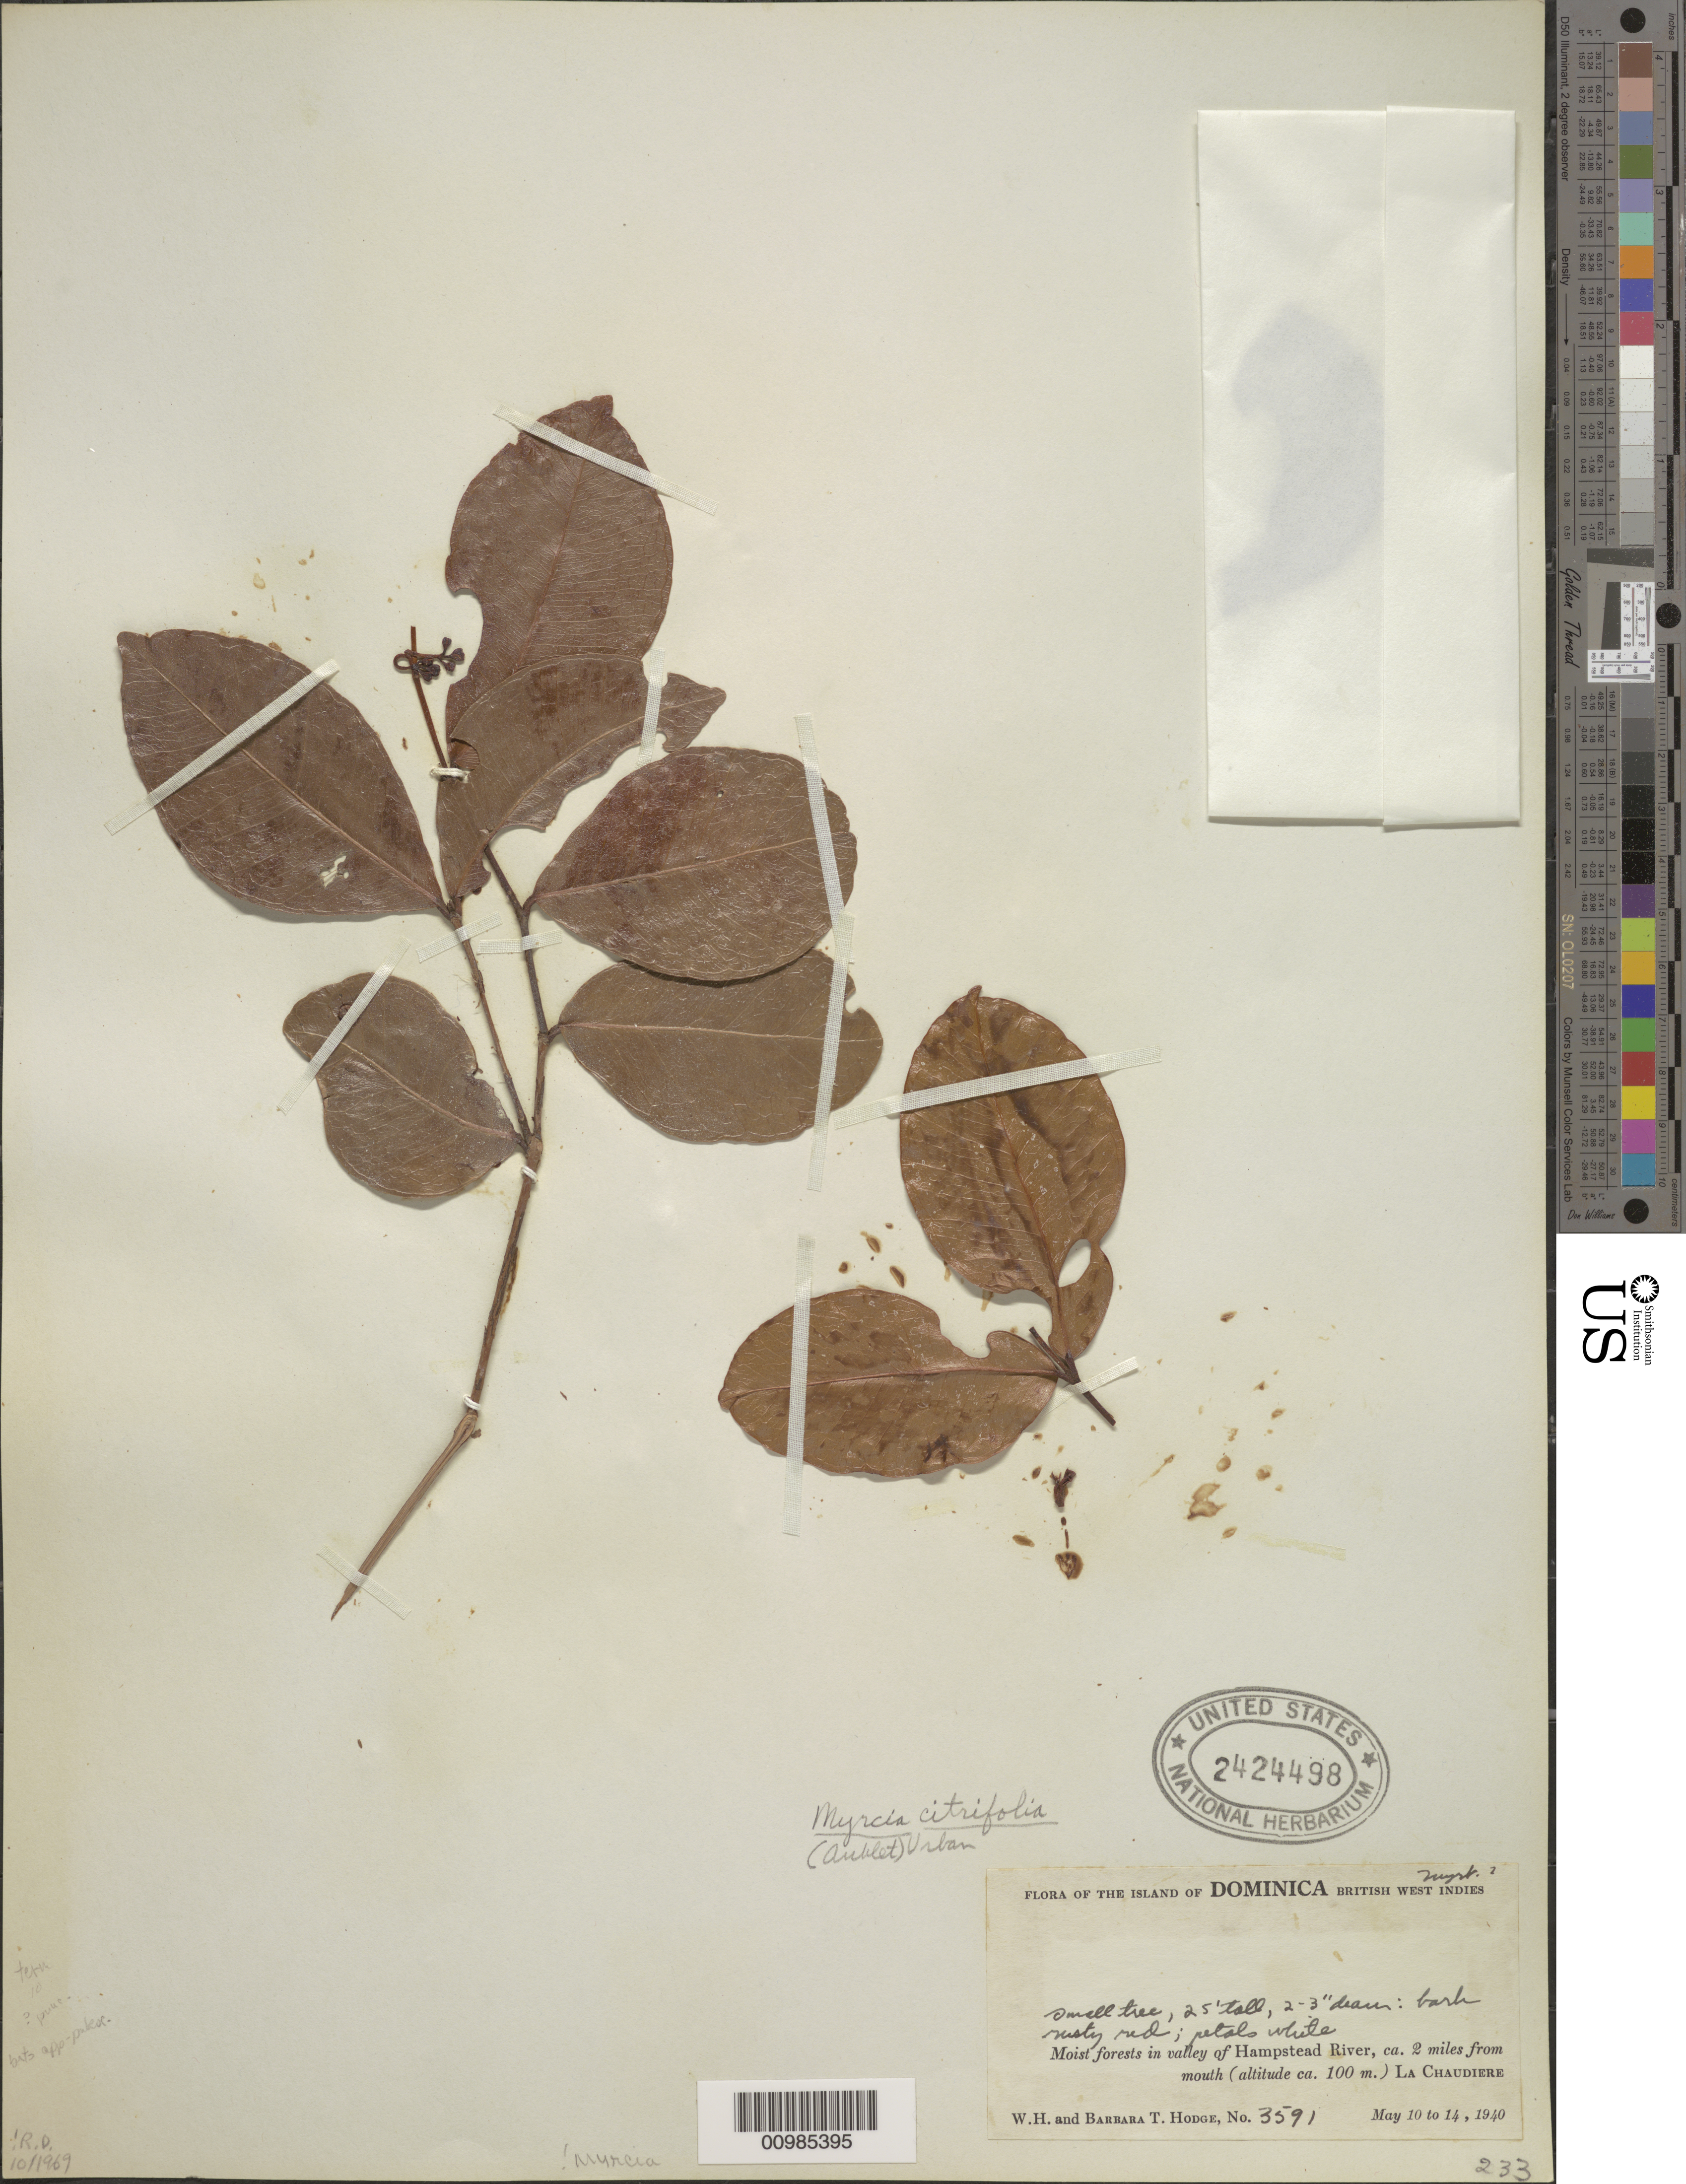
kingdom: Plantae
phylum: Tracheophyta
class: Magnoliopsida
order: Myrtales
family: Myrtaceae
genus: Myrcia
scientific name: Myrcia citrifolia var. citrifolia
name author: (Aubl.) Urb.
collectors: W. Hodge & B. Hodge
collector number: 3591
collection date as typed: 10 May 1940 to 14 May 1940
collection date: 1940-05-10/1940-05-14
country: Dominica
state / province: St. Andrew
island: Dominica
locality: Valley of Hampstead River, ca. 2 mi. from mouth. La Chaudiere.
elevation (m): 100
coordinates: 0 N, 0 E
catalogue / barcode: US 2424498